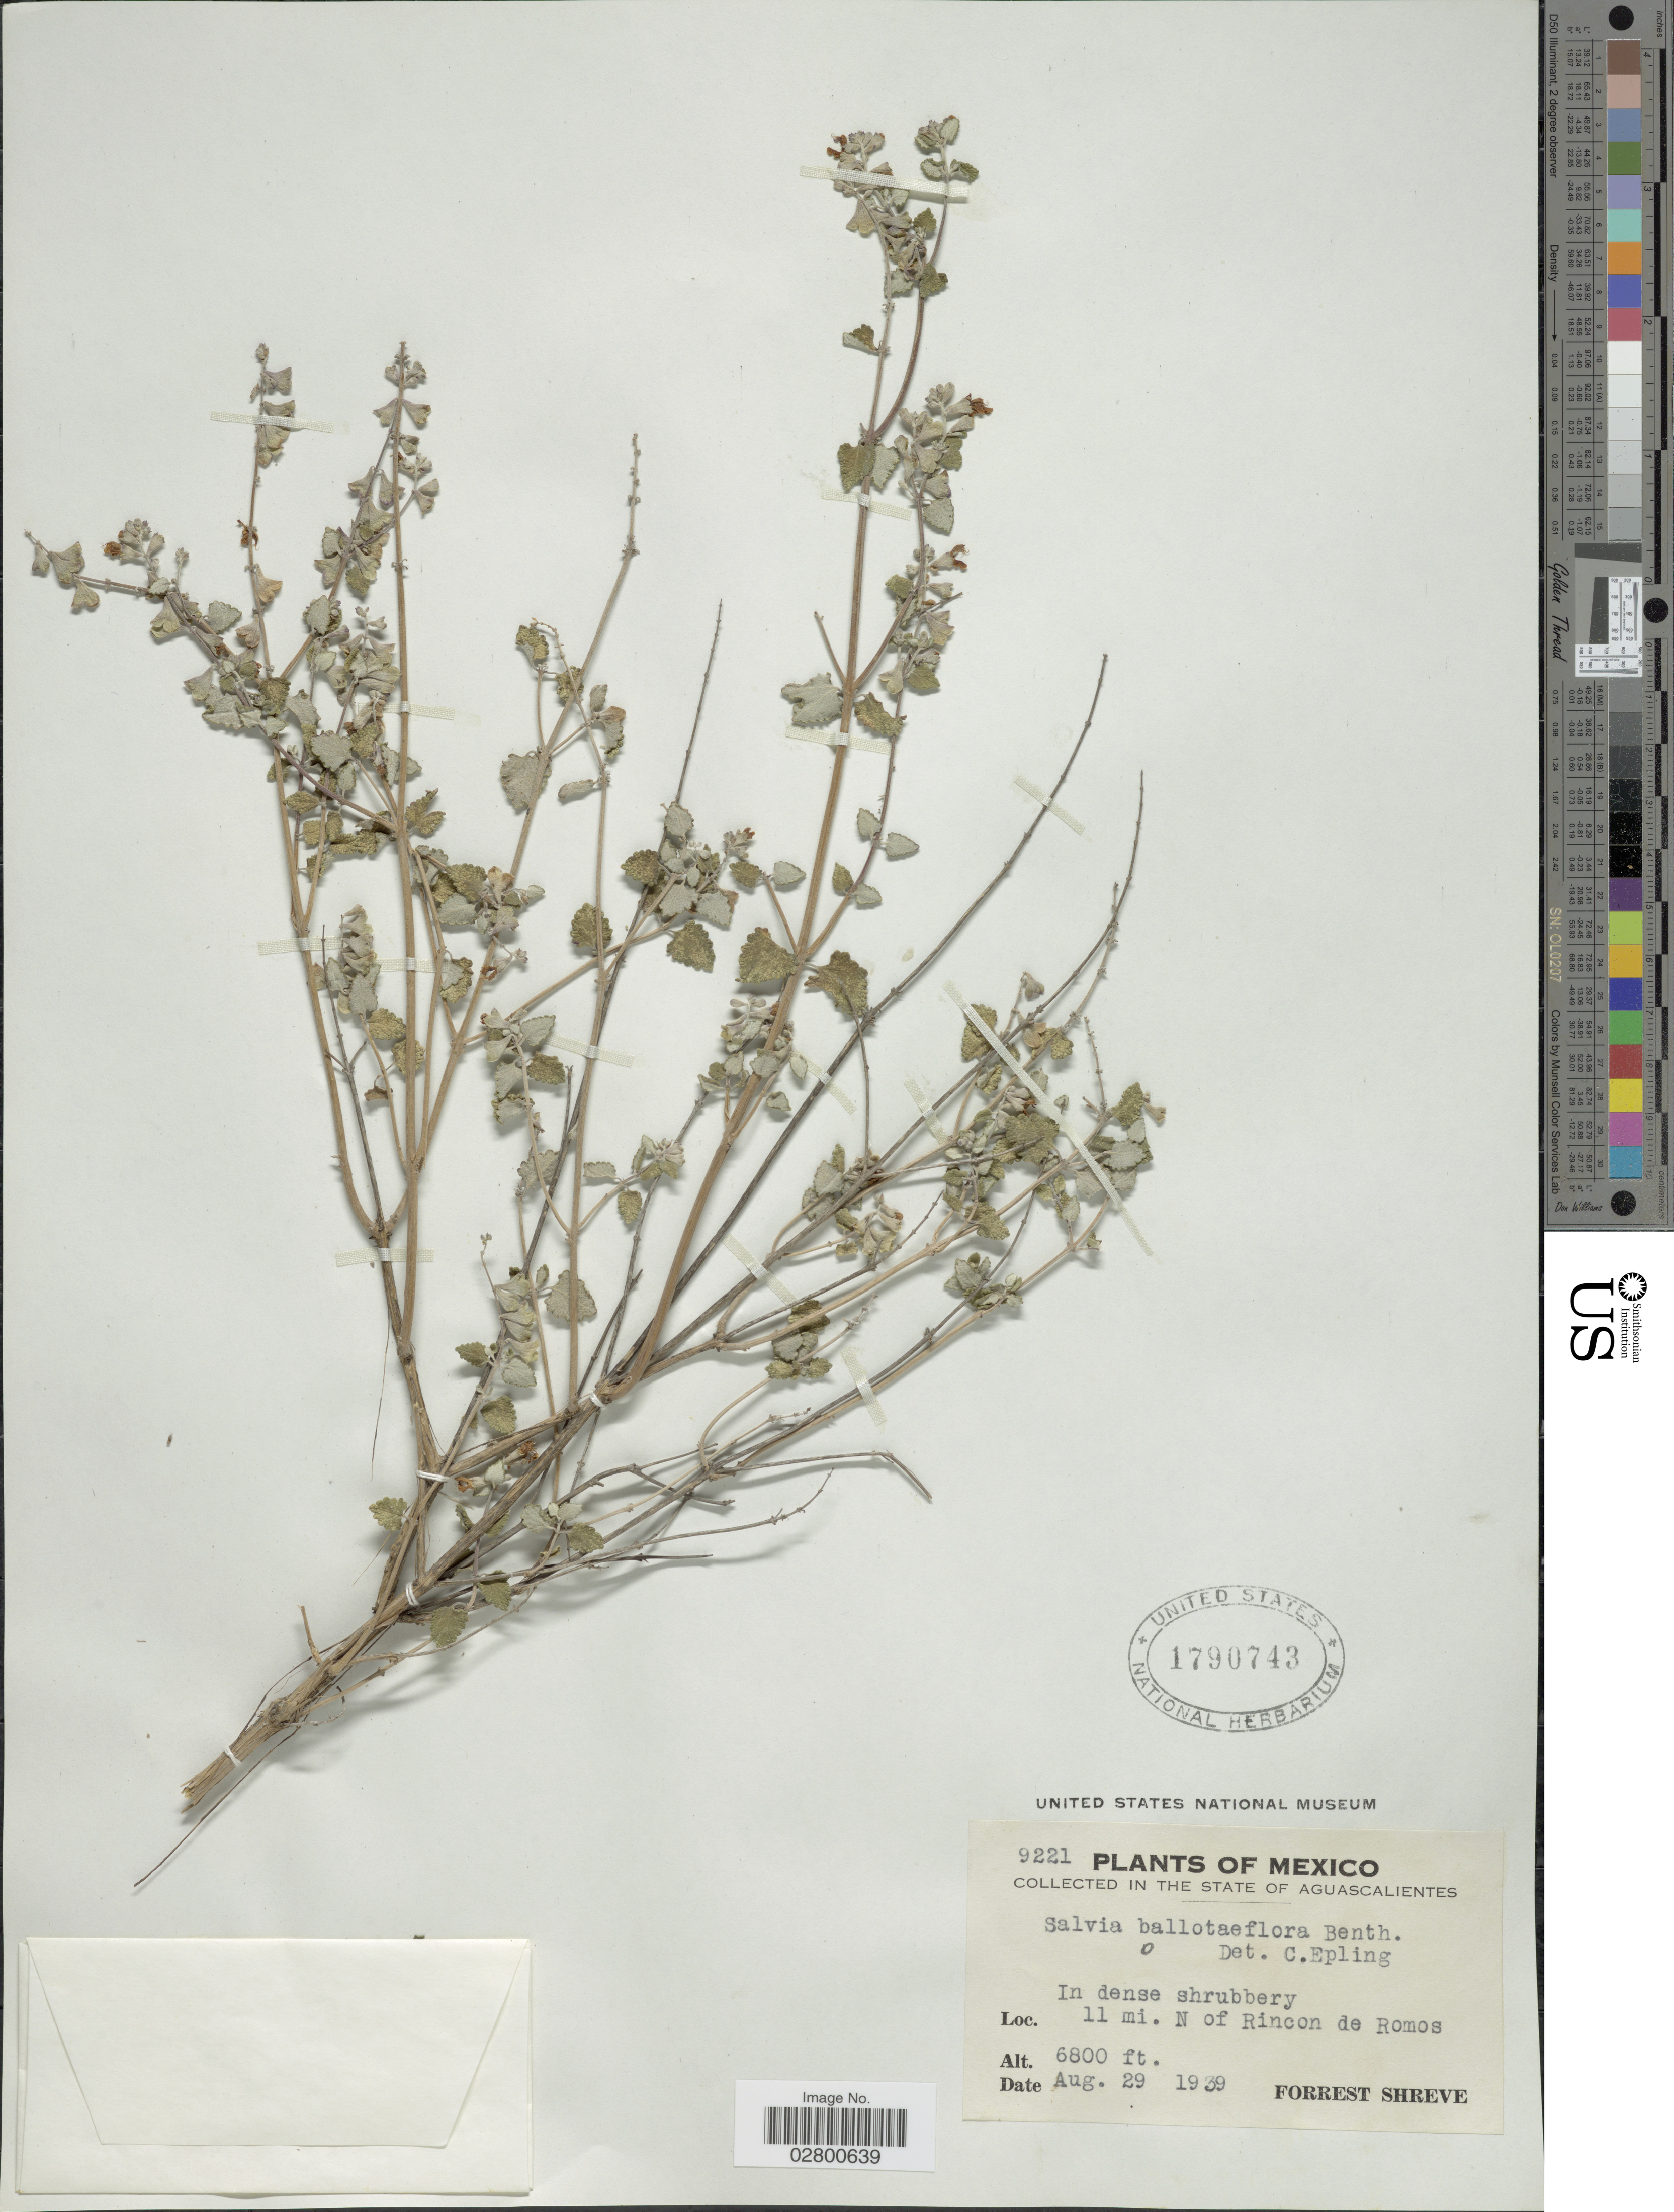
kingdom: Plantae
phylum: Tracheophyta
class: Magnoliopsida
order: Lamiales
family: Lamiaceae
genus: Salvia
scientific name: Salvia ballotiflora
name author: Benth.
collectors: F. Shreve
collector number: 9221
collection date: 1939-08-29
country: Mexico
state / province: Aguascalientes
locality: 11 mi. N of Rincon de Romos.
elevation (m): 2073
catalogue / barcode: US 1790743